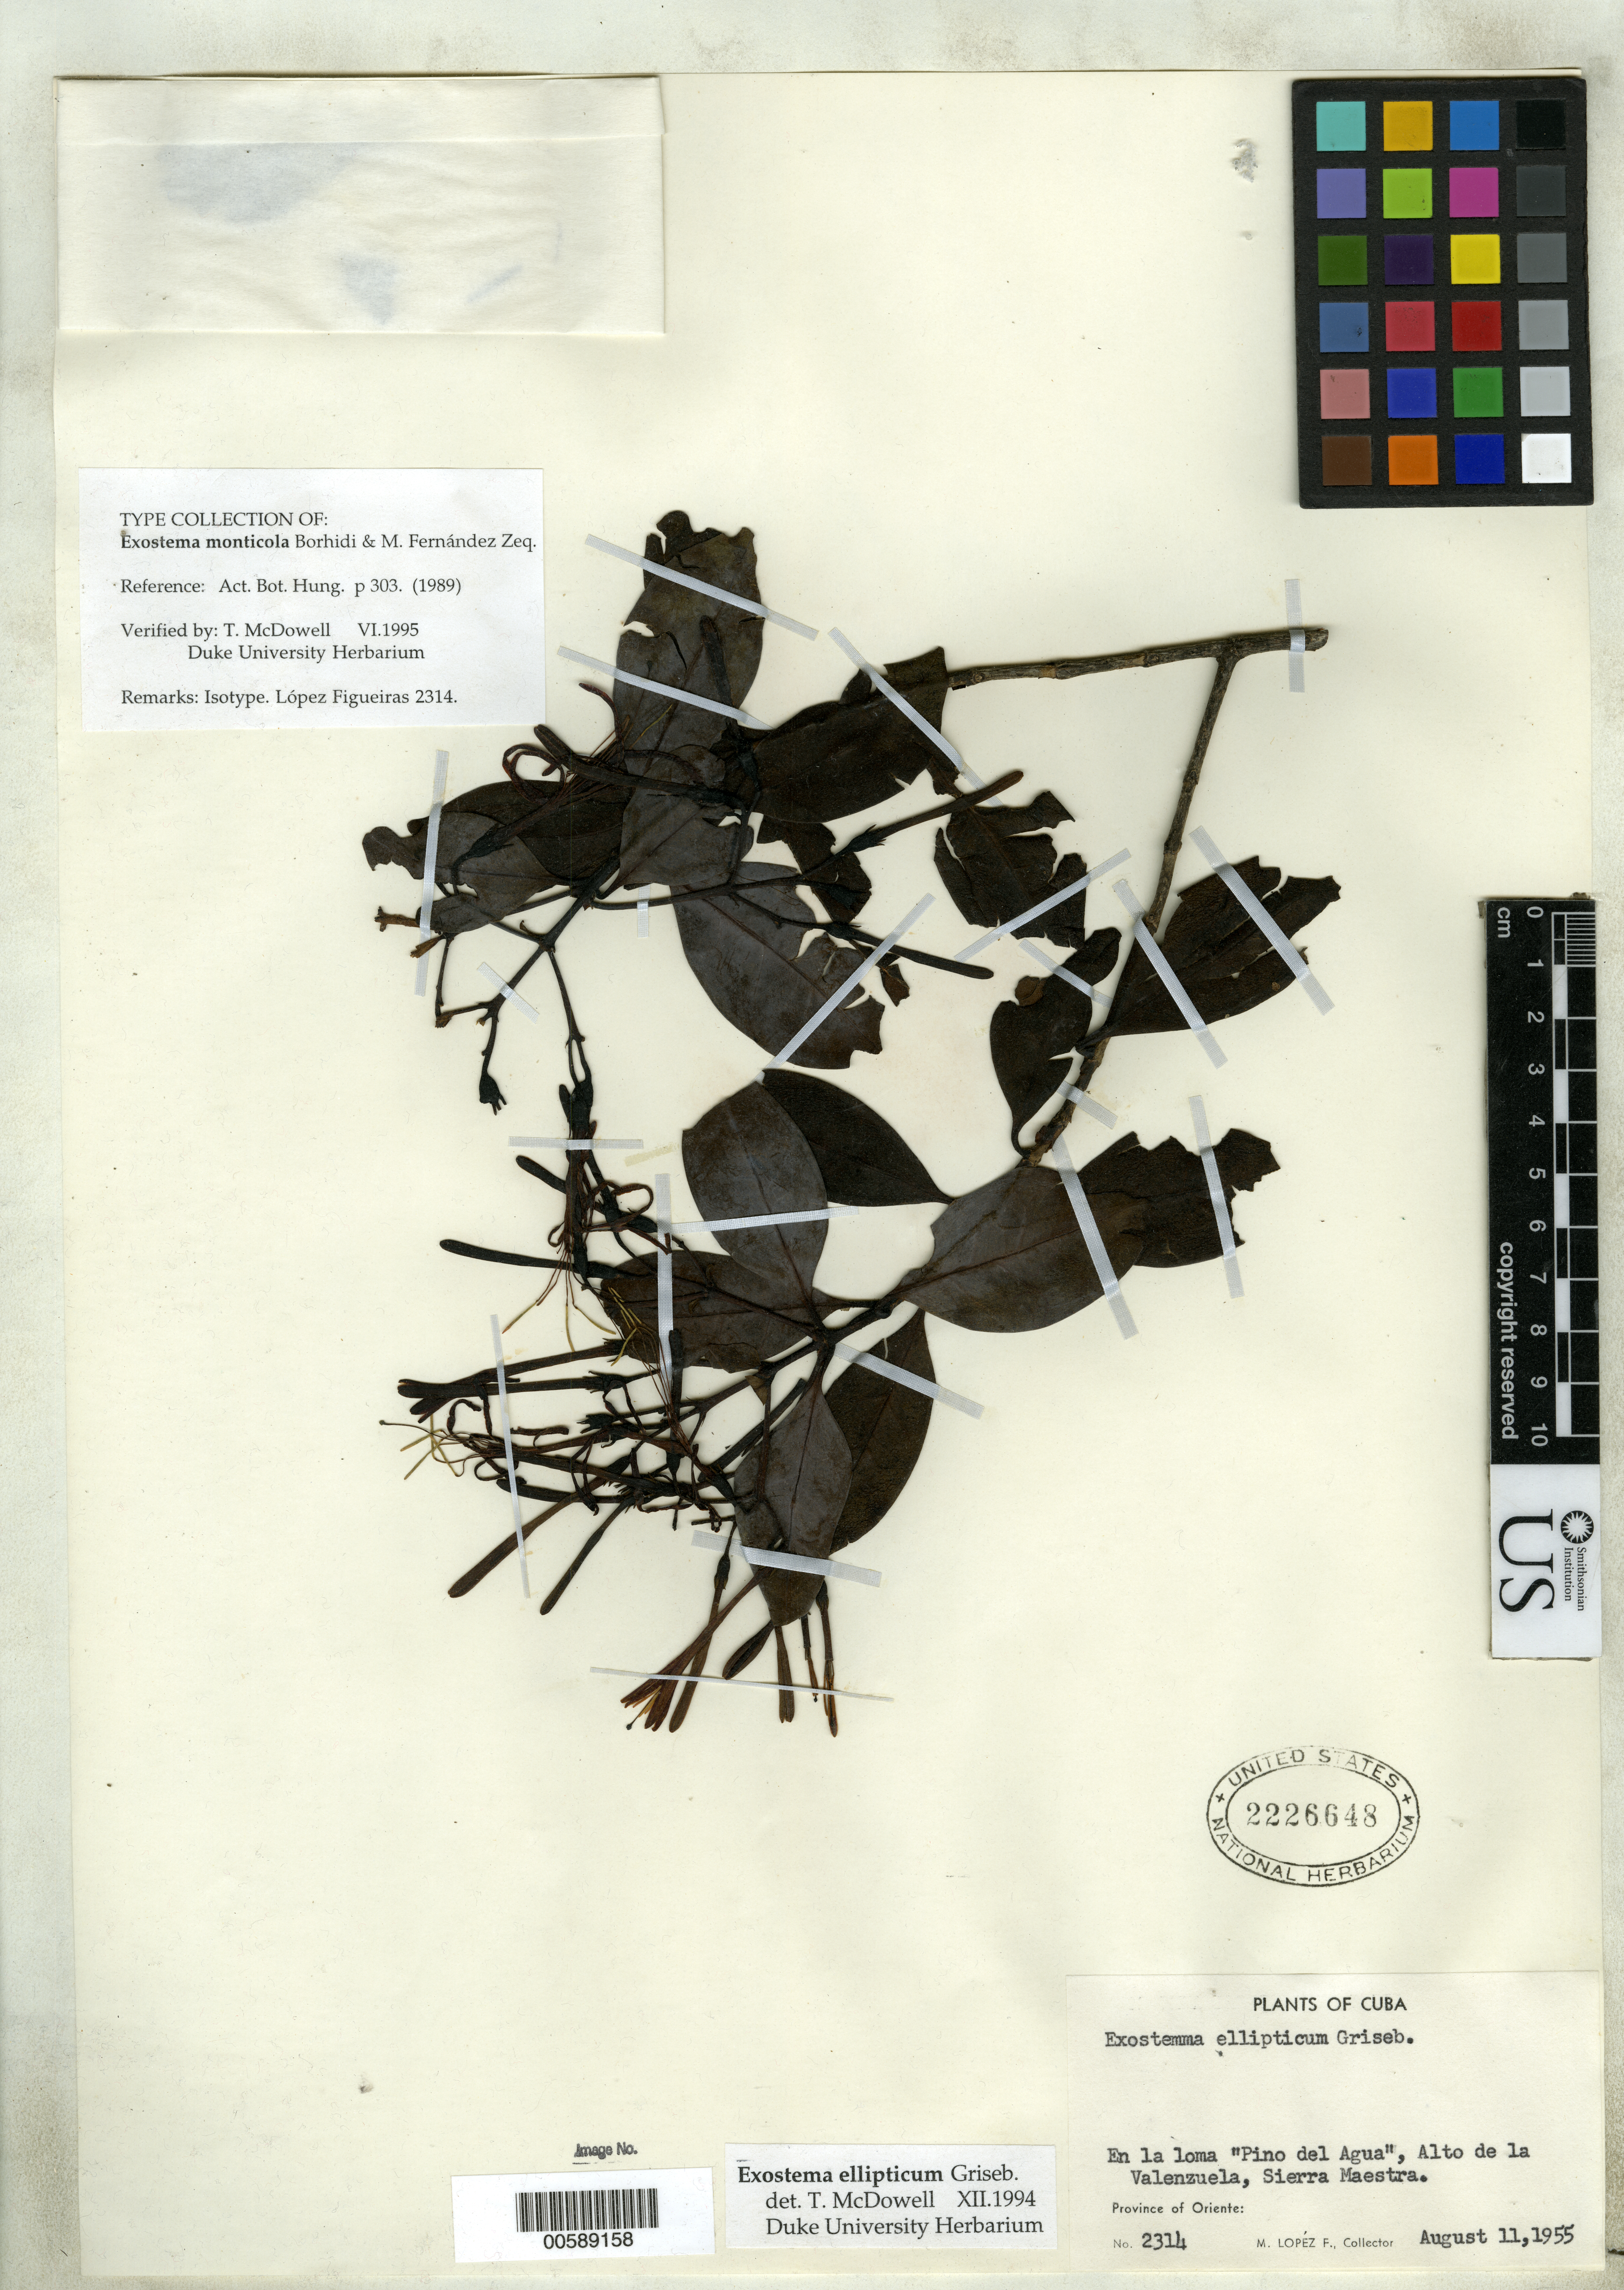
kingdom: Plantae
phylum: Tracheophyta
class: Magnoliopsida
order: Gentianales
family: Rubiaceae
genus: Exostema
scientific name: Exostema monticola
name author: Borhidi & M. Fernández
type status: Isotype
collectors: M. López Figueiras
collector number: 2314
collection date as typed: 11 Aug 1955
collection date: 1955-08-11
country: Cuba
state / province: Oriente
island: Greater Antilles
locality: En La Loma Pino del Agua, Alto de La Valenzuela, Sierra Maestra.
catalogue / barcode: US 2226648